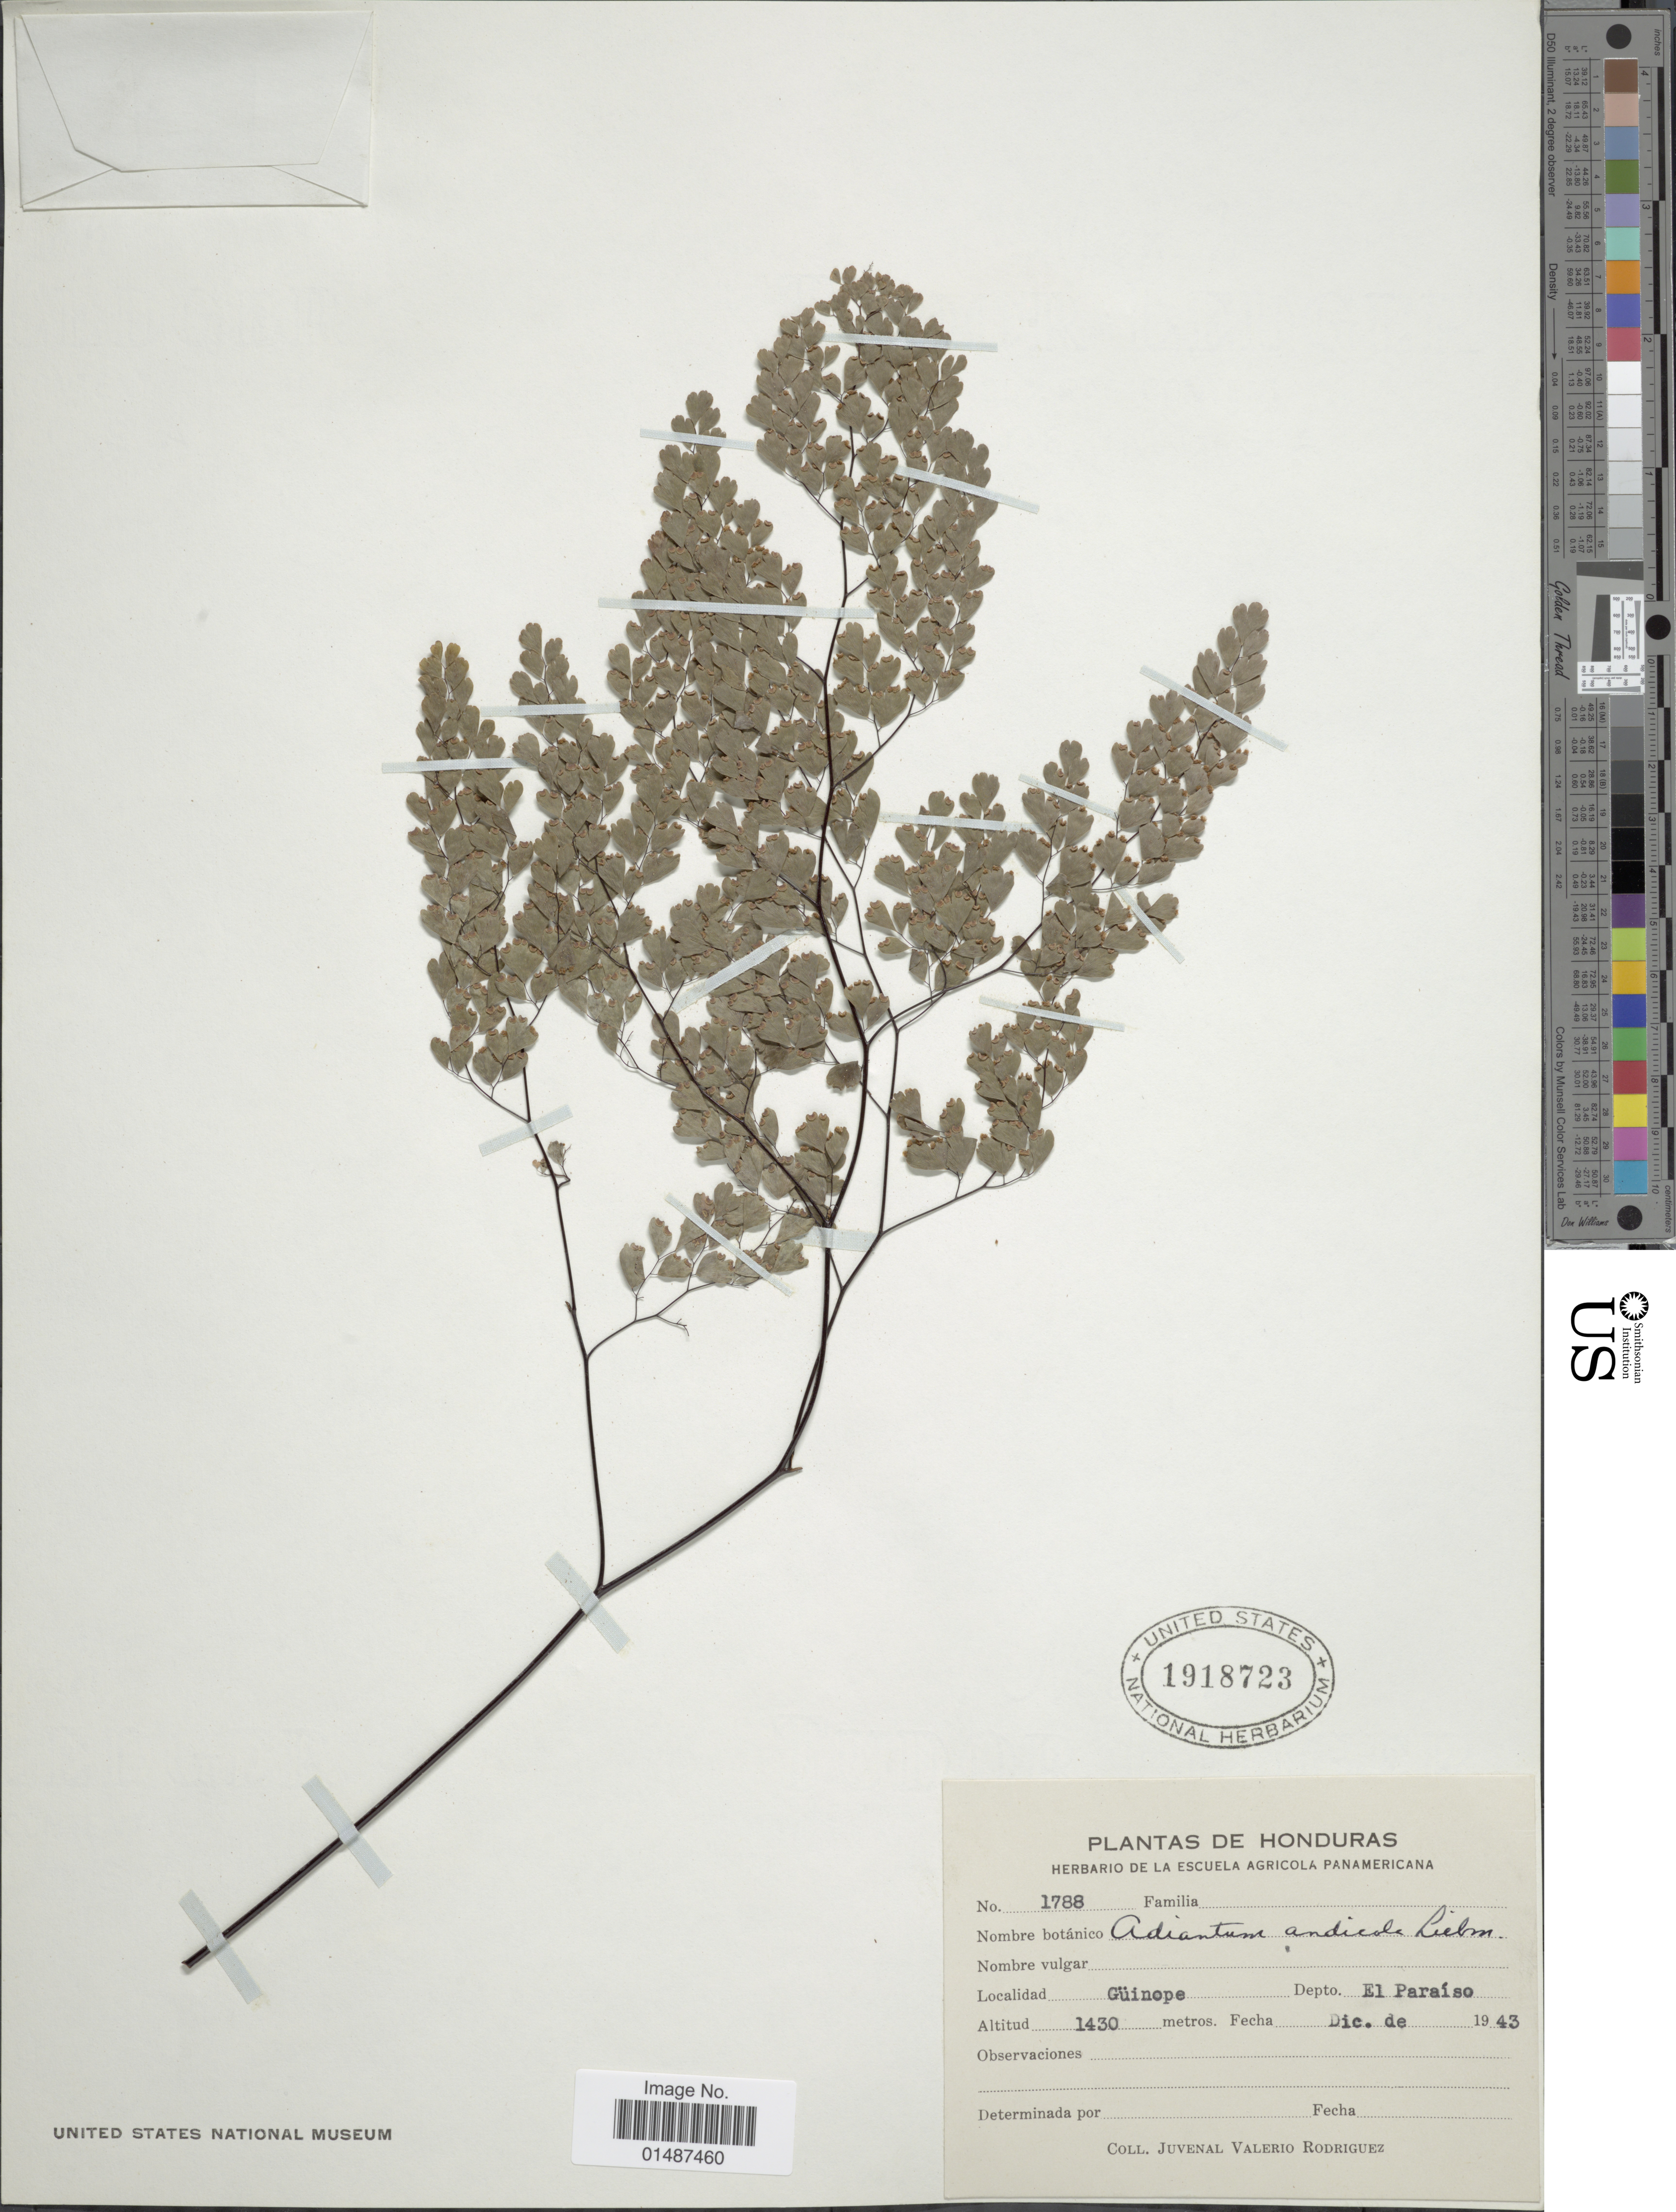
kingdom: Plantae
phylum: Tracheophyta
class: Polypodiopsida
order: Polypodiales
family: Pteridaceae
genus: Adiantum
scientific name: Adiantum andicola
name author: Liebm.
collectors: J. Rodriguez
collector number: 1788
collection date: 1943-12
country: Honduras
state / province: El Paraíso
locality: Guinope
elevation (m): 1430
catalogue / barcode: US 1918723